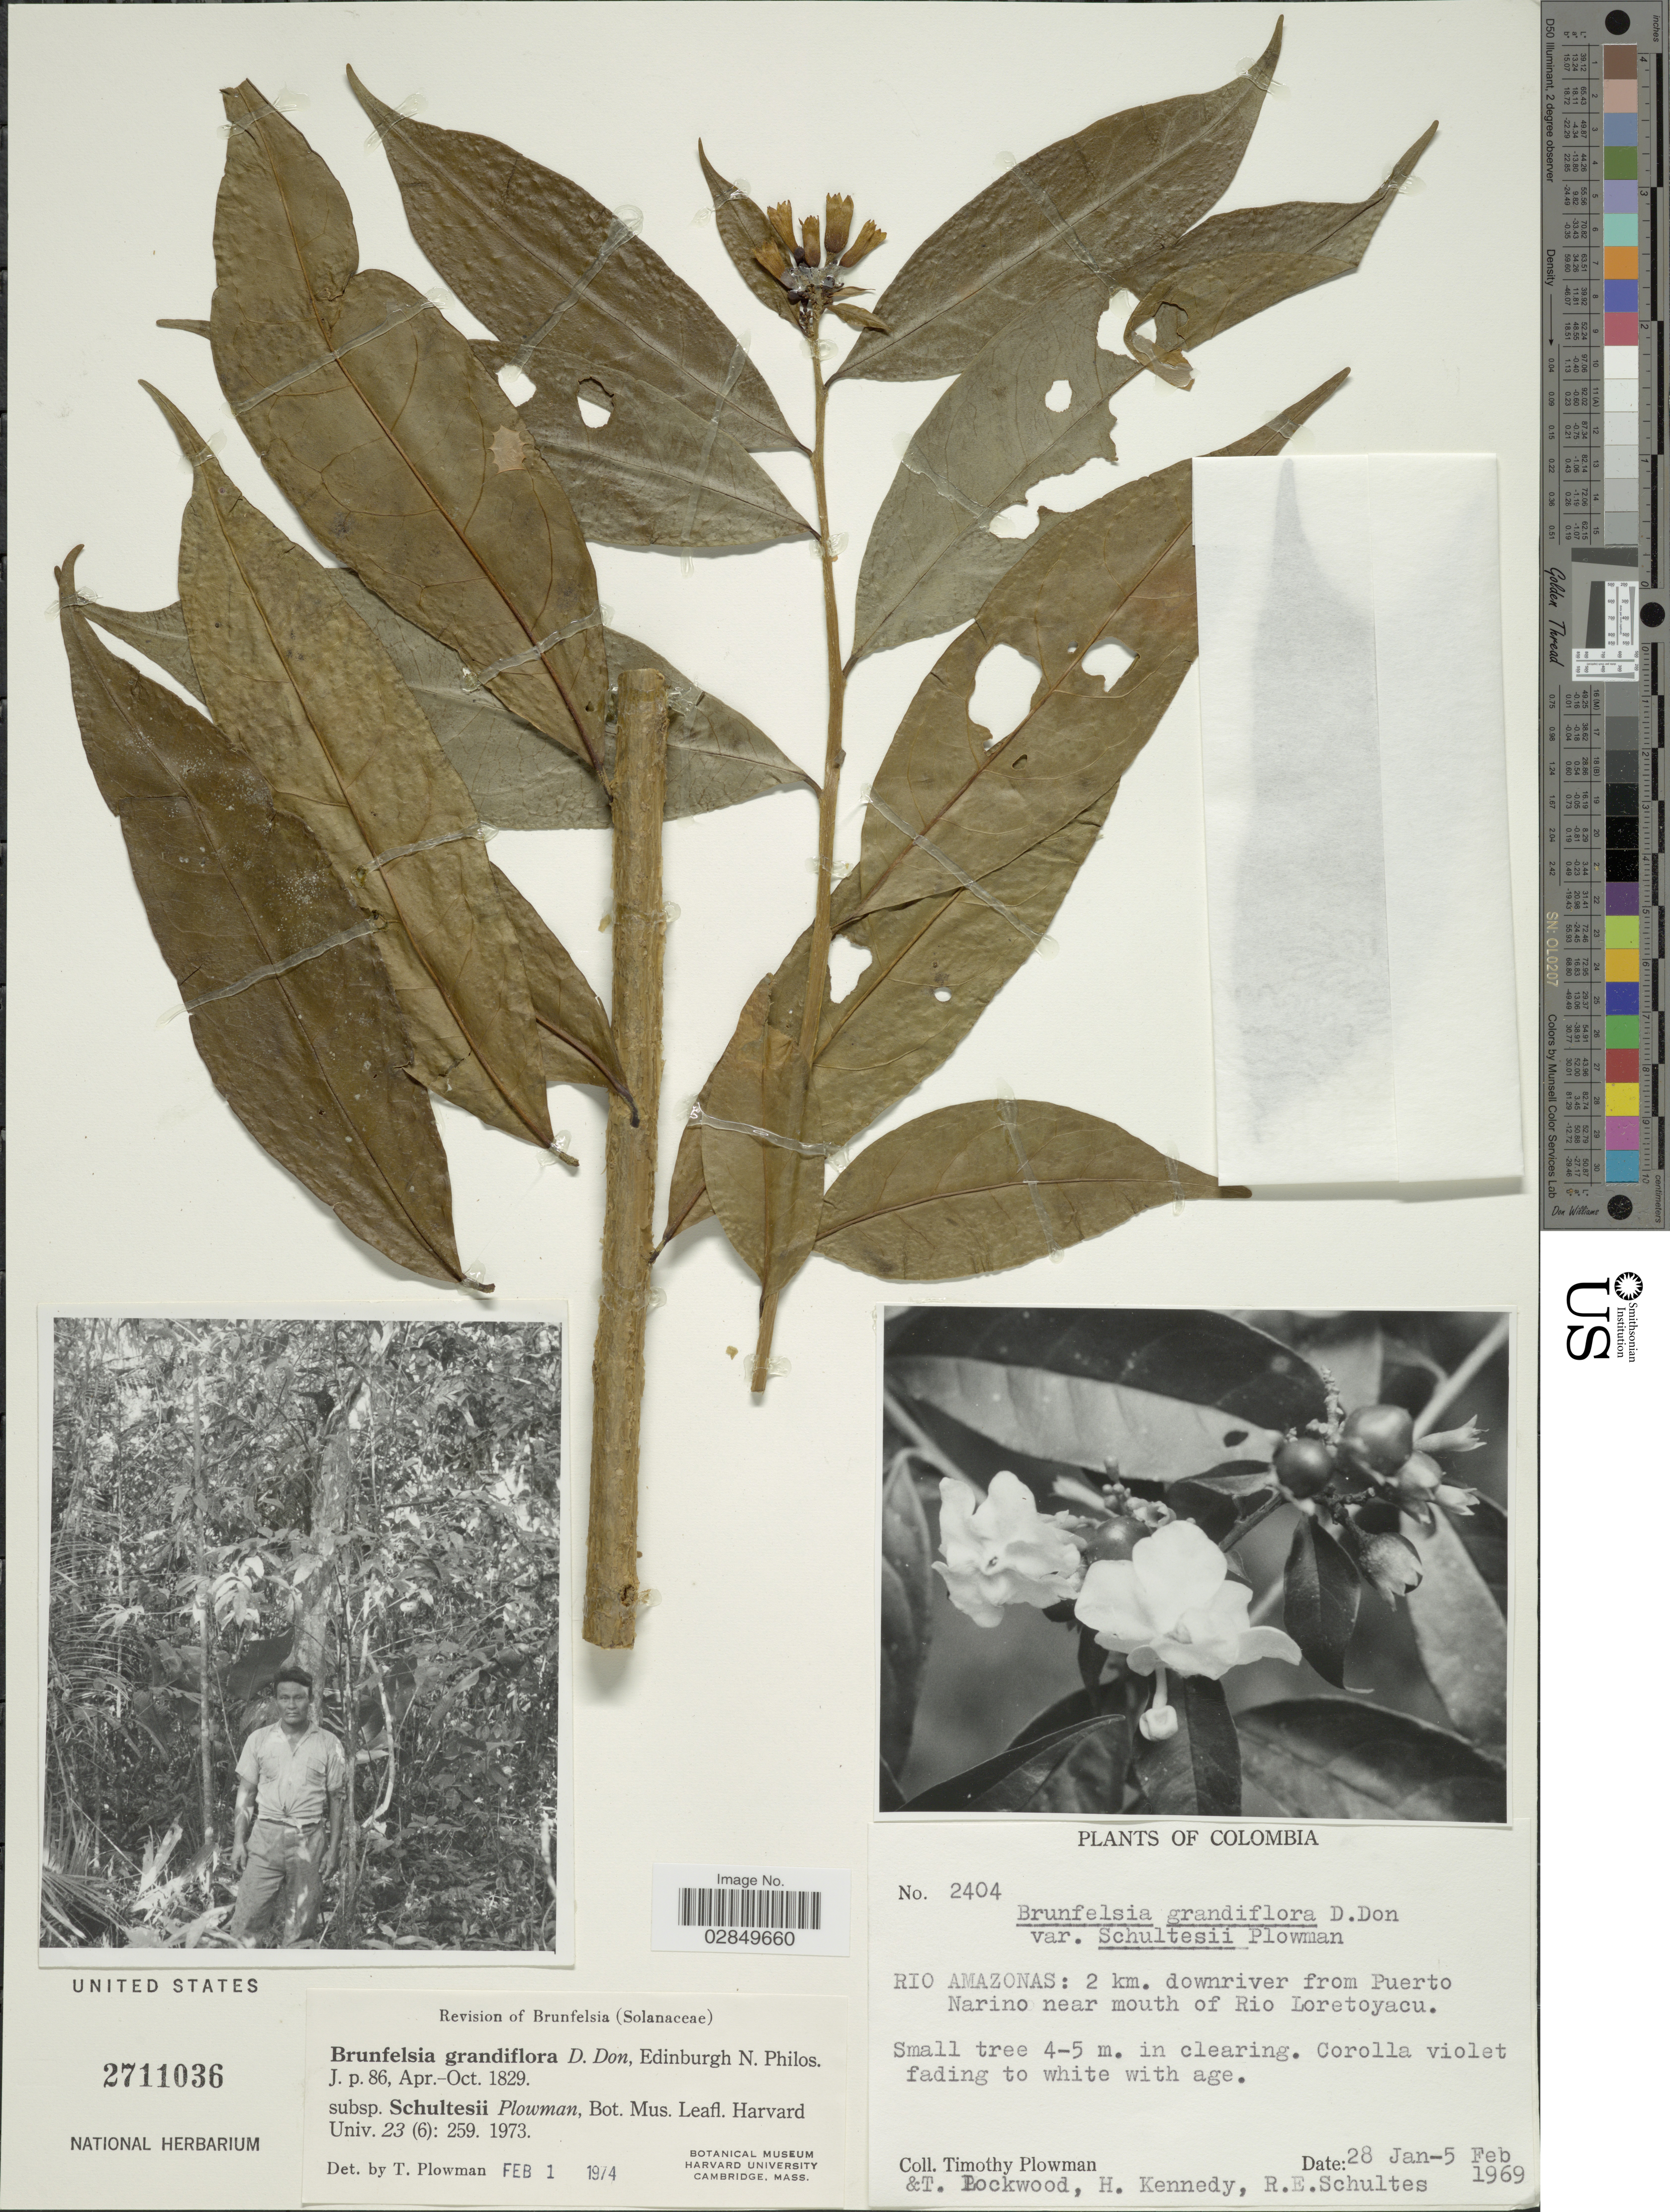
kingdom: Plantae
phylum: Tracheophyta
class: Magnoliopsida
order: Solanales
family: Solanaceae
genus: Brunfelsia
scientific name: Brunfelsia grandiflora subsp. schultesii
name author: Plowman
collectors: T. Plowman, T. Lockwood, H. Kennedy & R. E. Schultes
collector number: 2404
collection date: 1969-01-28/1969-02-05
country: Colombia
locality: Rio Amazonas, 2 km. downriver from Puerto Narino near mouth of Rio Loretoyacu.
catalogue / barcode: US 2711036